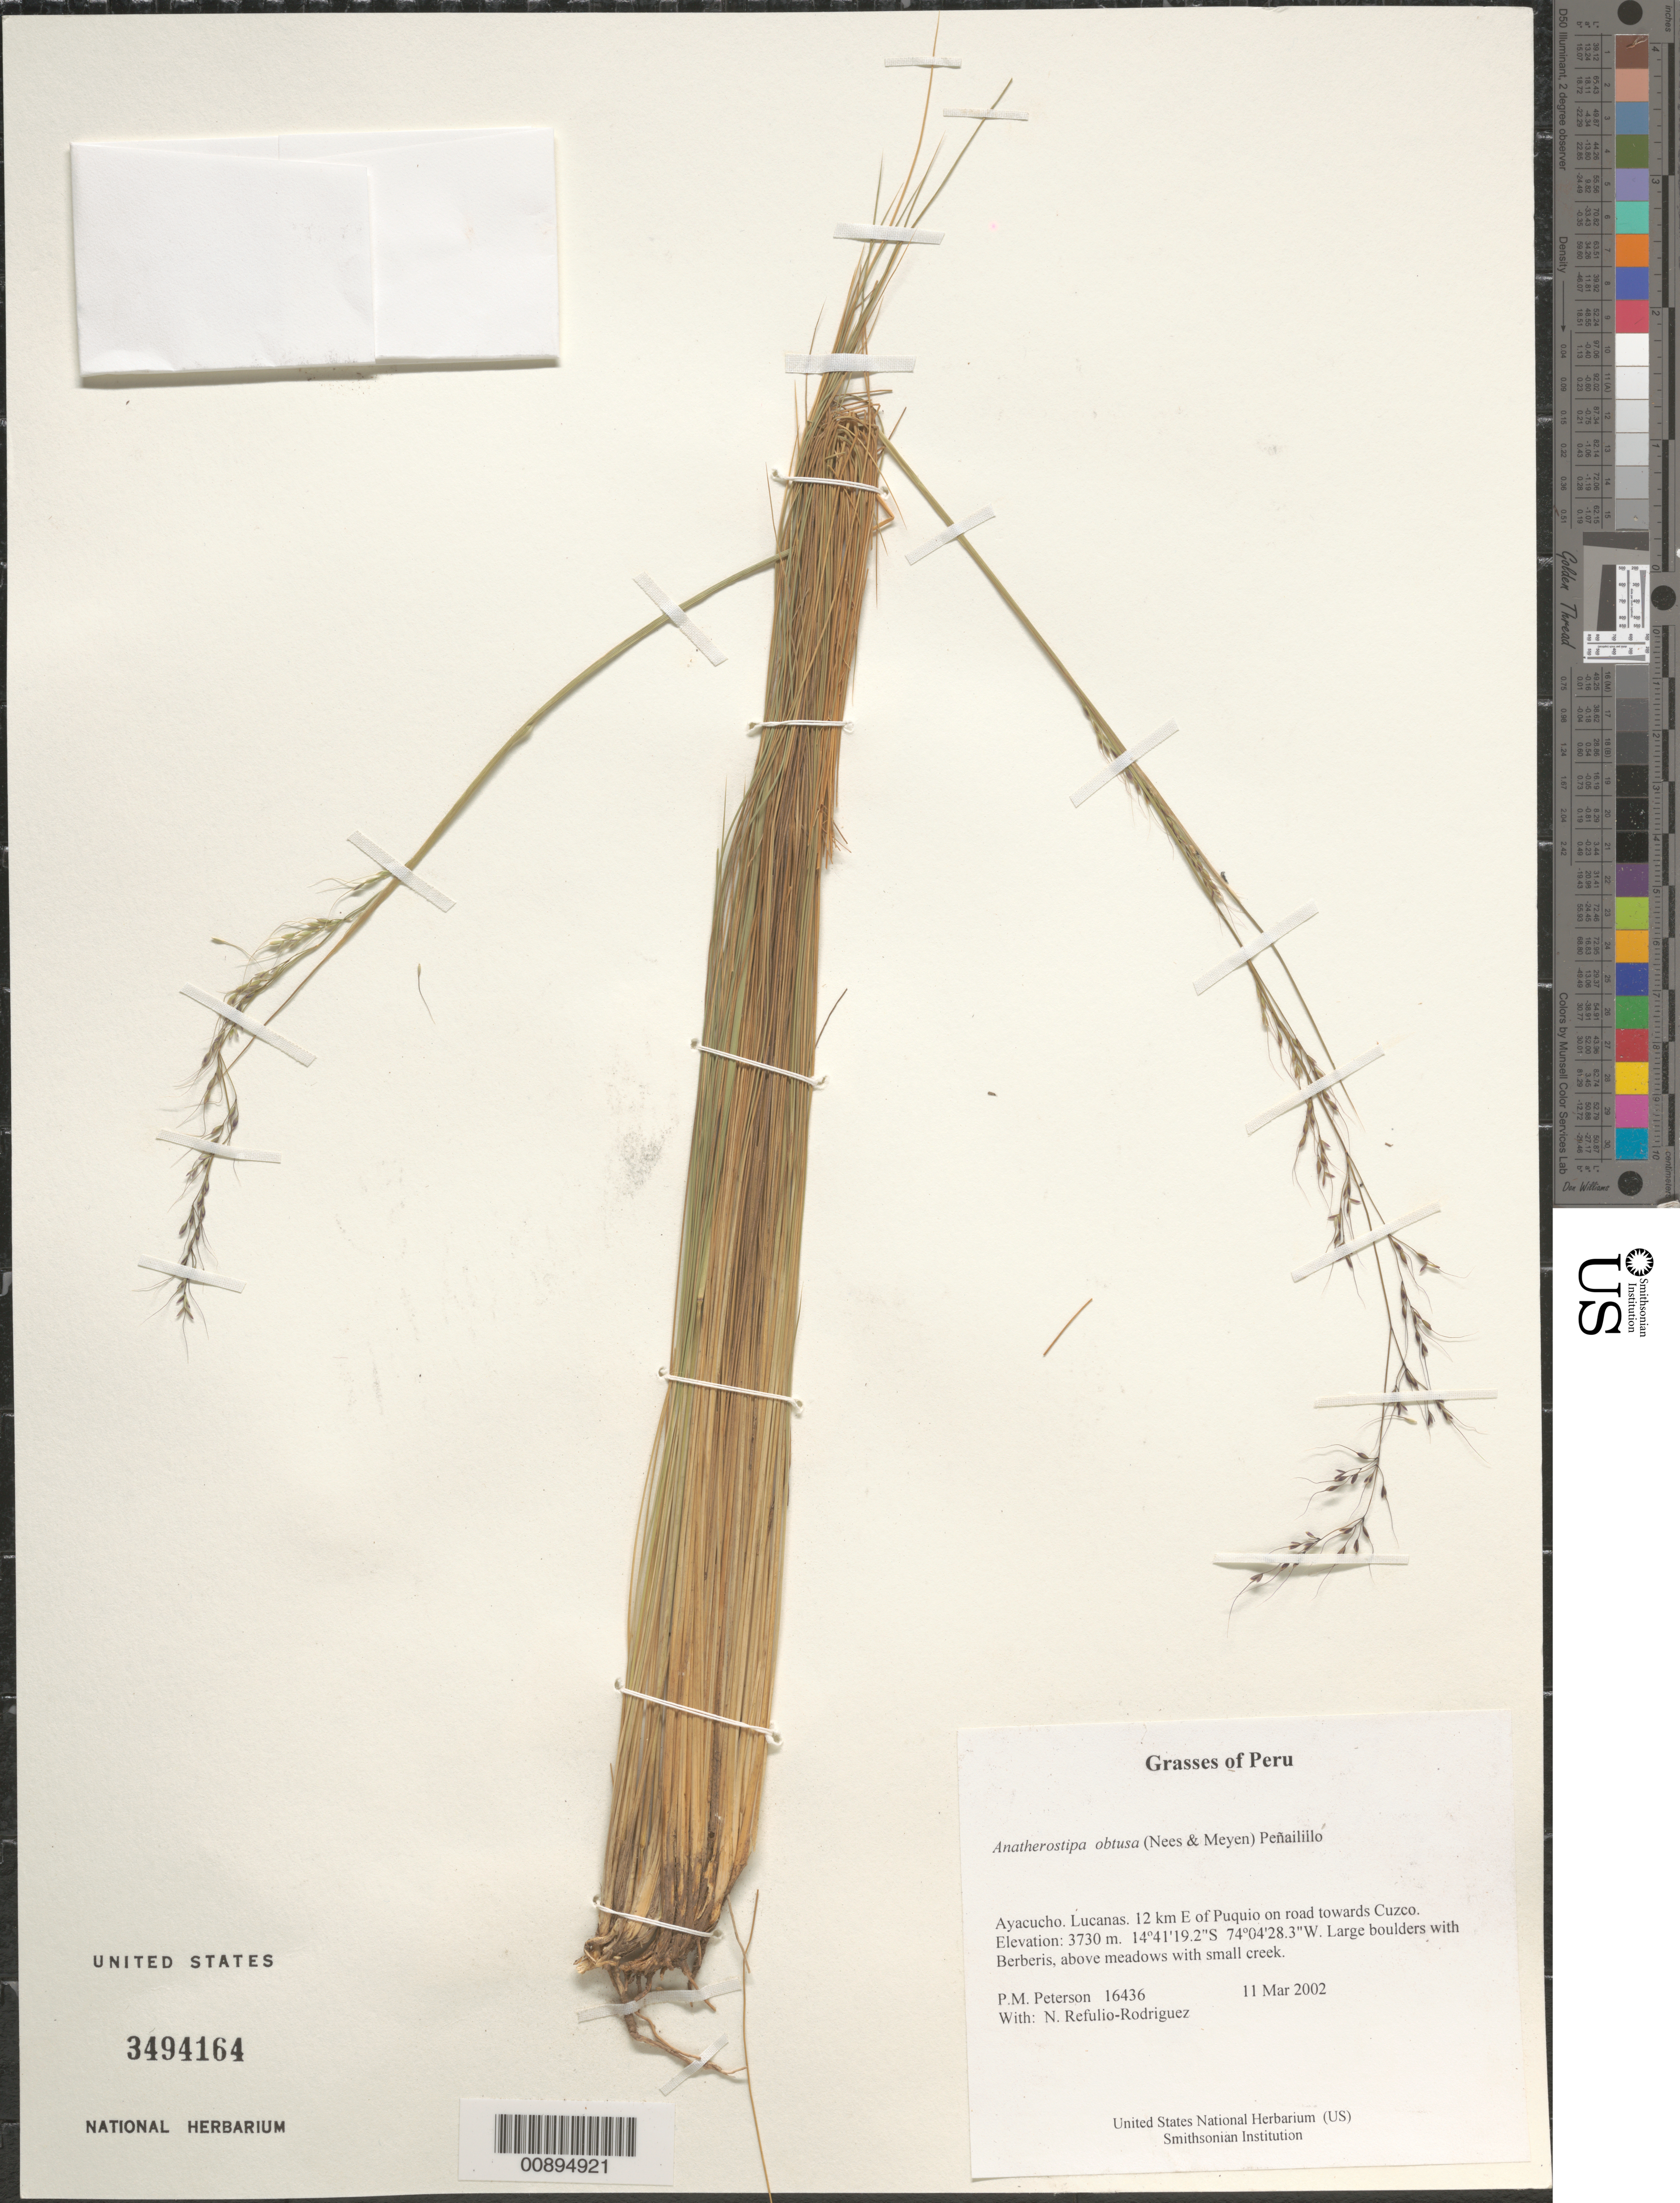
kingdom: Plantae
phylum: Tracheophyta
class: Liliopsida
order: Poales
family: Poaceae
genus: Anatherostipa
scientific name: Anatherostipa obtusa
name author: (Nees & Meyen) Peñailillo B.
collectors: P. M. Peterson & N. Refulio-Rodríguez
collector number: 16436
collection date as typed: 11 Mar 2002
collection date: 2002-03-11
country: Peru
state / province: Ayacucho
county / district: Lucanas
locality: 12 km E of Puquio on road towards Cuzco.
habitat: Large boulders with ~Berberis~, above meadows with small creek.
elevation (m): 3730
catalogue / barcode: US 3494164